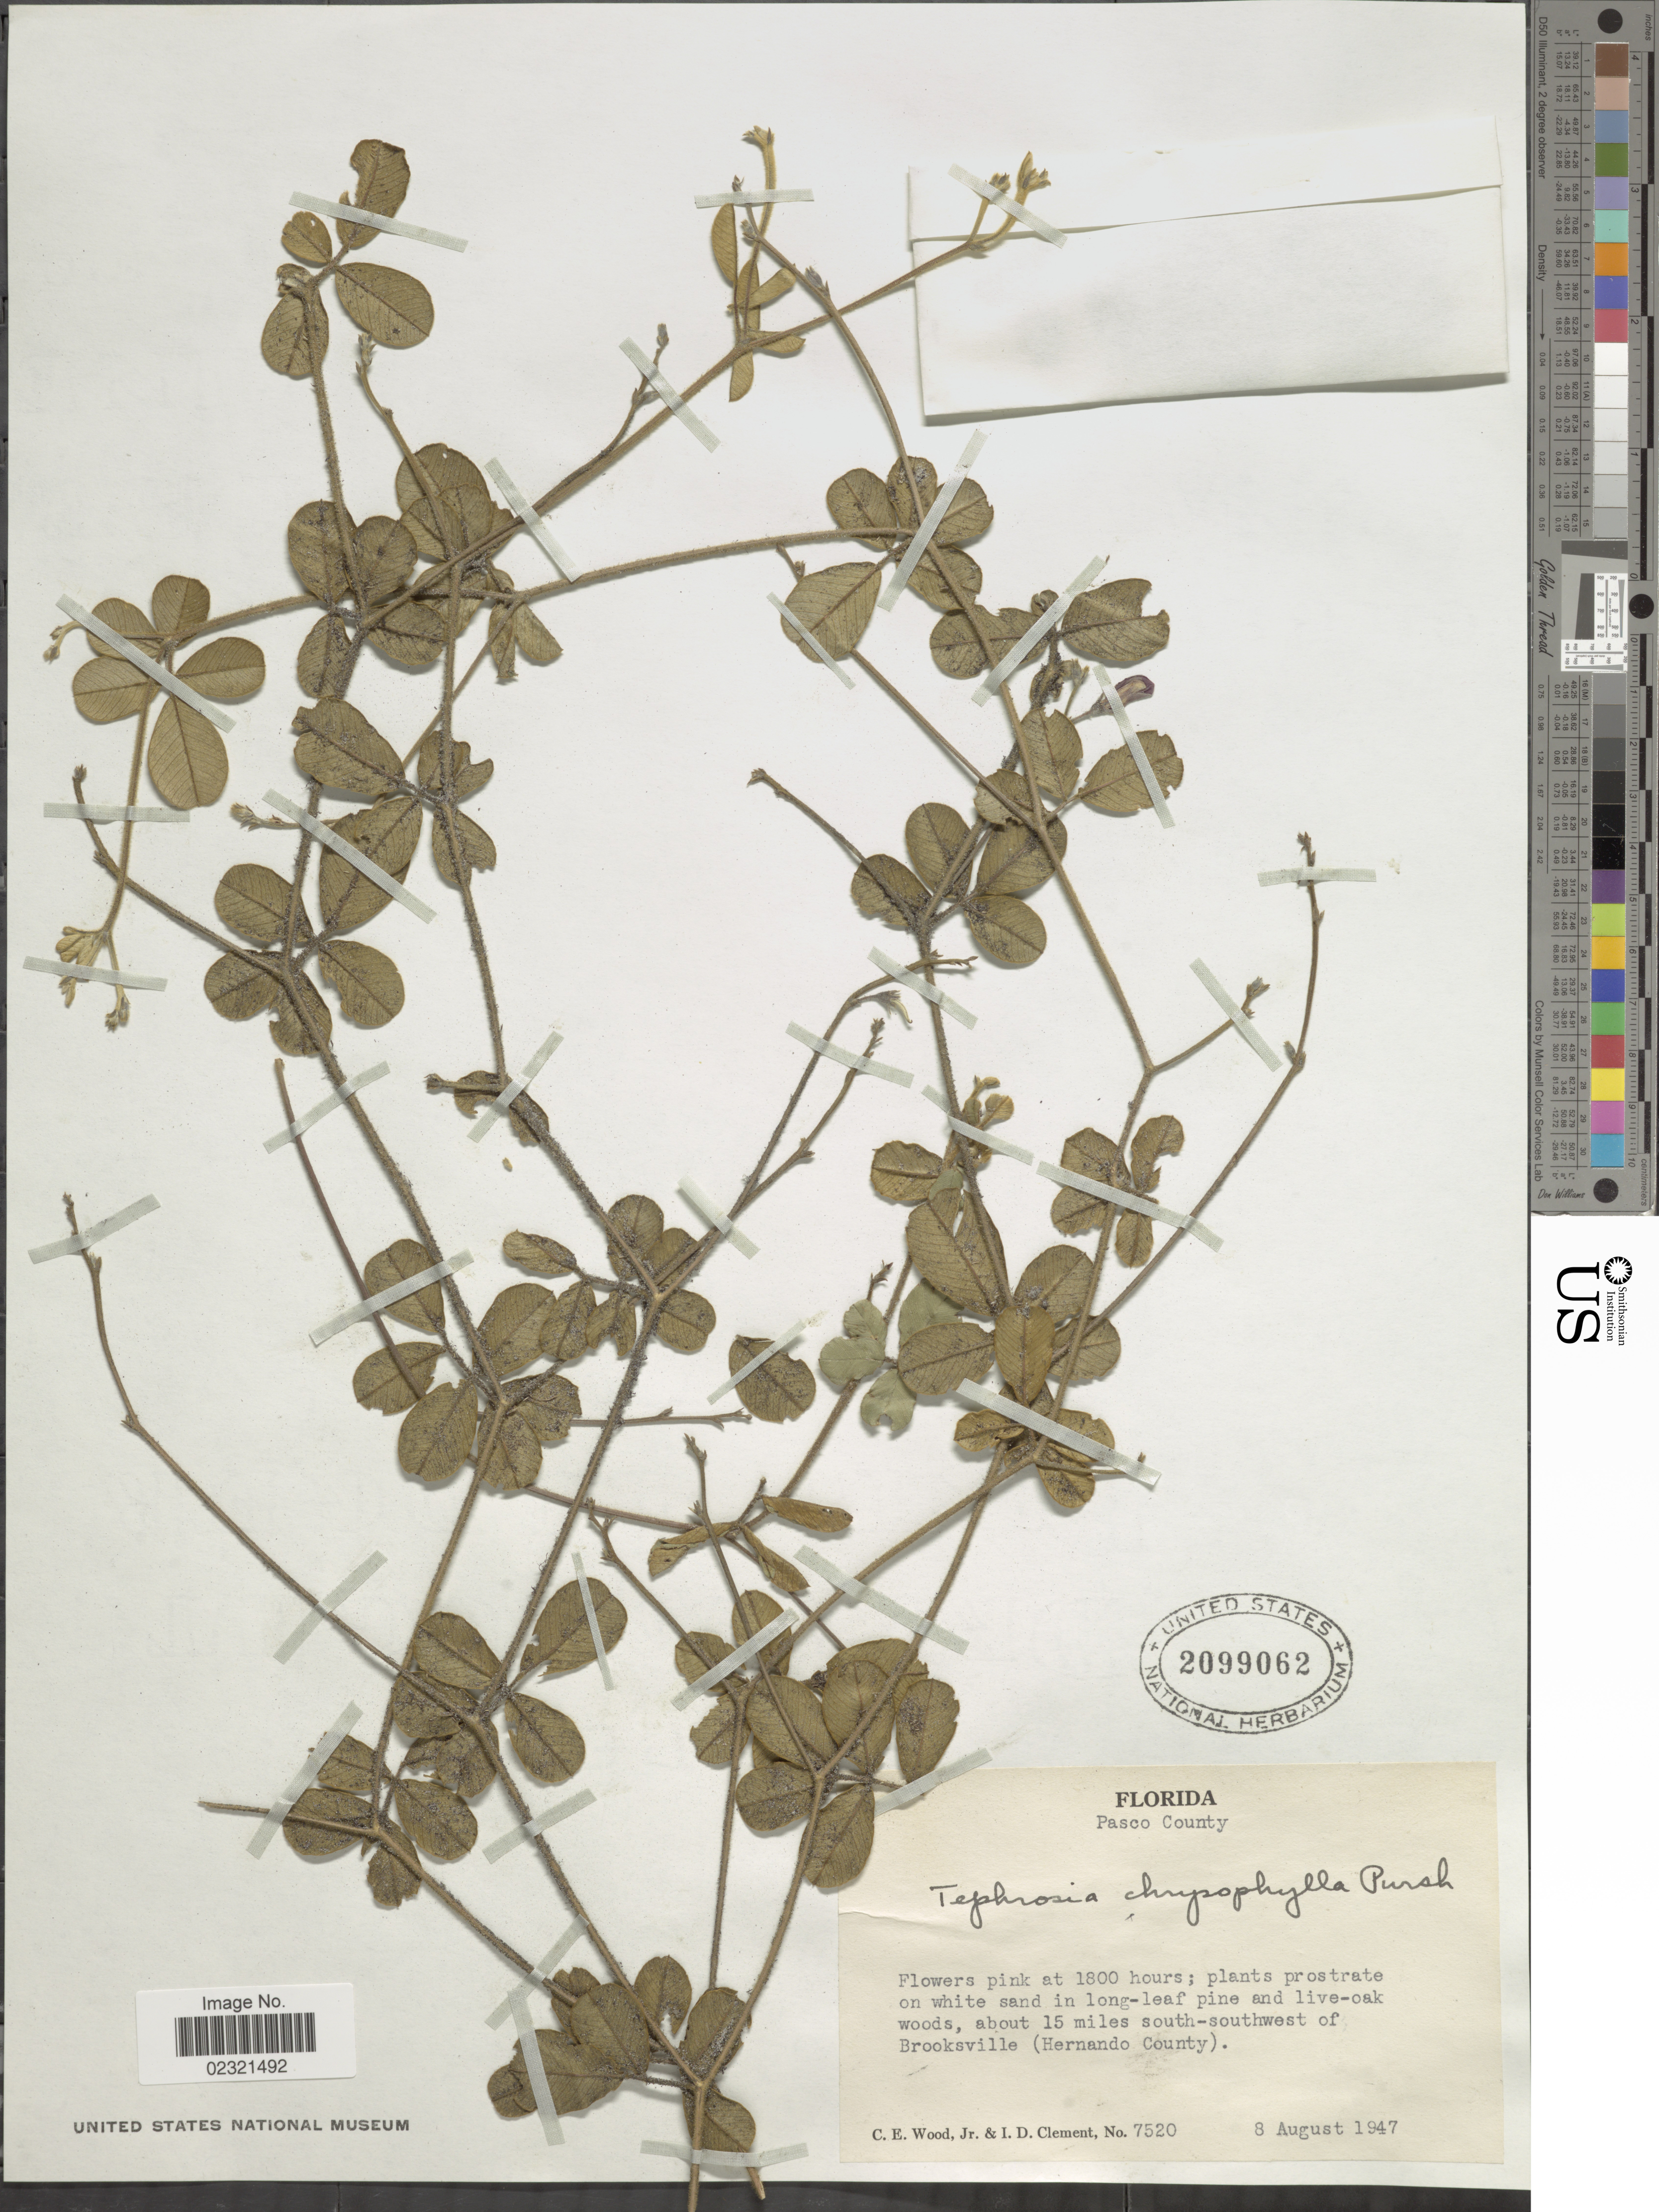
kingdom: Plantae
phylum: Tracheophyta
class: Magnoliopsida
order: Fabales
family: Fabaceae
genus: Tephrosia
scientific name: Tephrosia chrysophylla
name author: Pursh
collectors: C. Wood & I. Clement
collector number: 7520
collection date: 1947-08-08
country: United States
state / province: Florida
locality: Pasco County. about 15 miles south-southwest of Brooksville( Hernando County).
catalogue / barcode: US 2099062